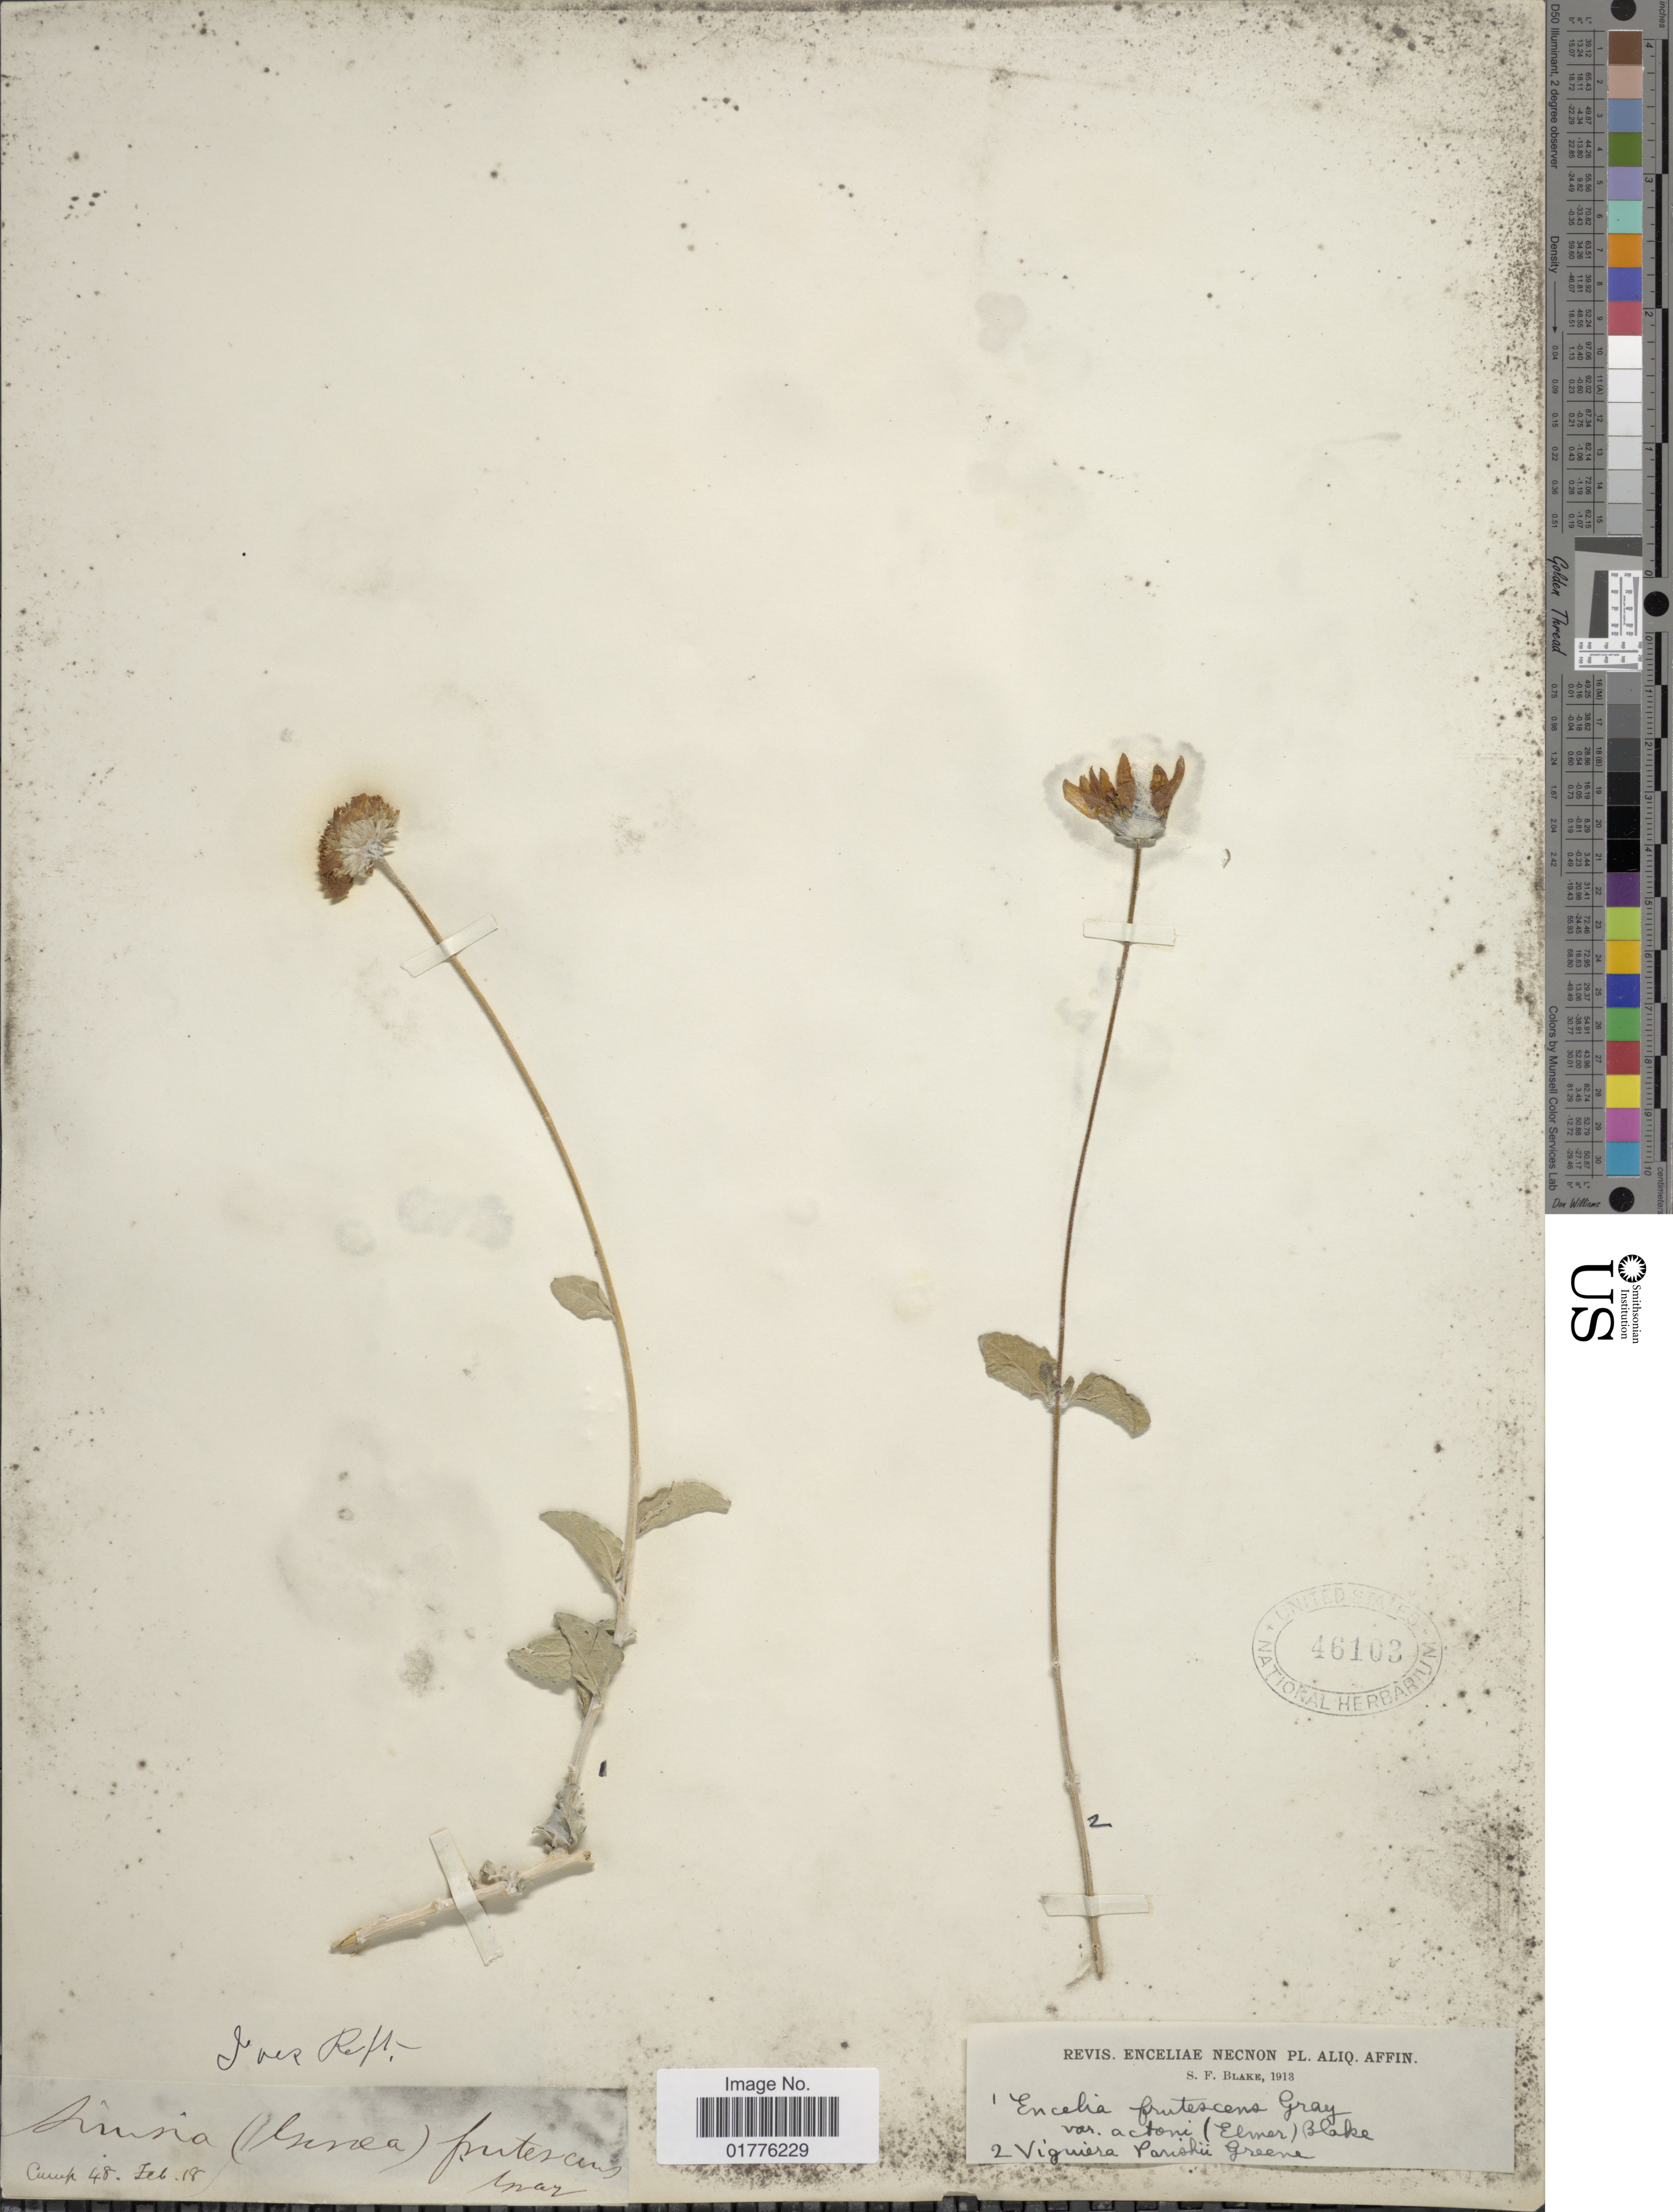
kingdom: Plantae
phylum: Tracheophyta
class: Magnoliopsida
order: Asterales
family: Asteraceae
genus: Encelia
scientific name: Encelia frutescens var. actonii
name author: (Elmer) S.F. Blake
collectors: S. Blake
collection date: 1913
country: United States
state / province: Virginia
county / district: Greene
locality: Aliq. Affin, Viguiera Parishi Greene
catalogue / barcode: US 46103